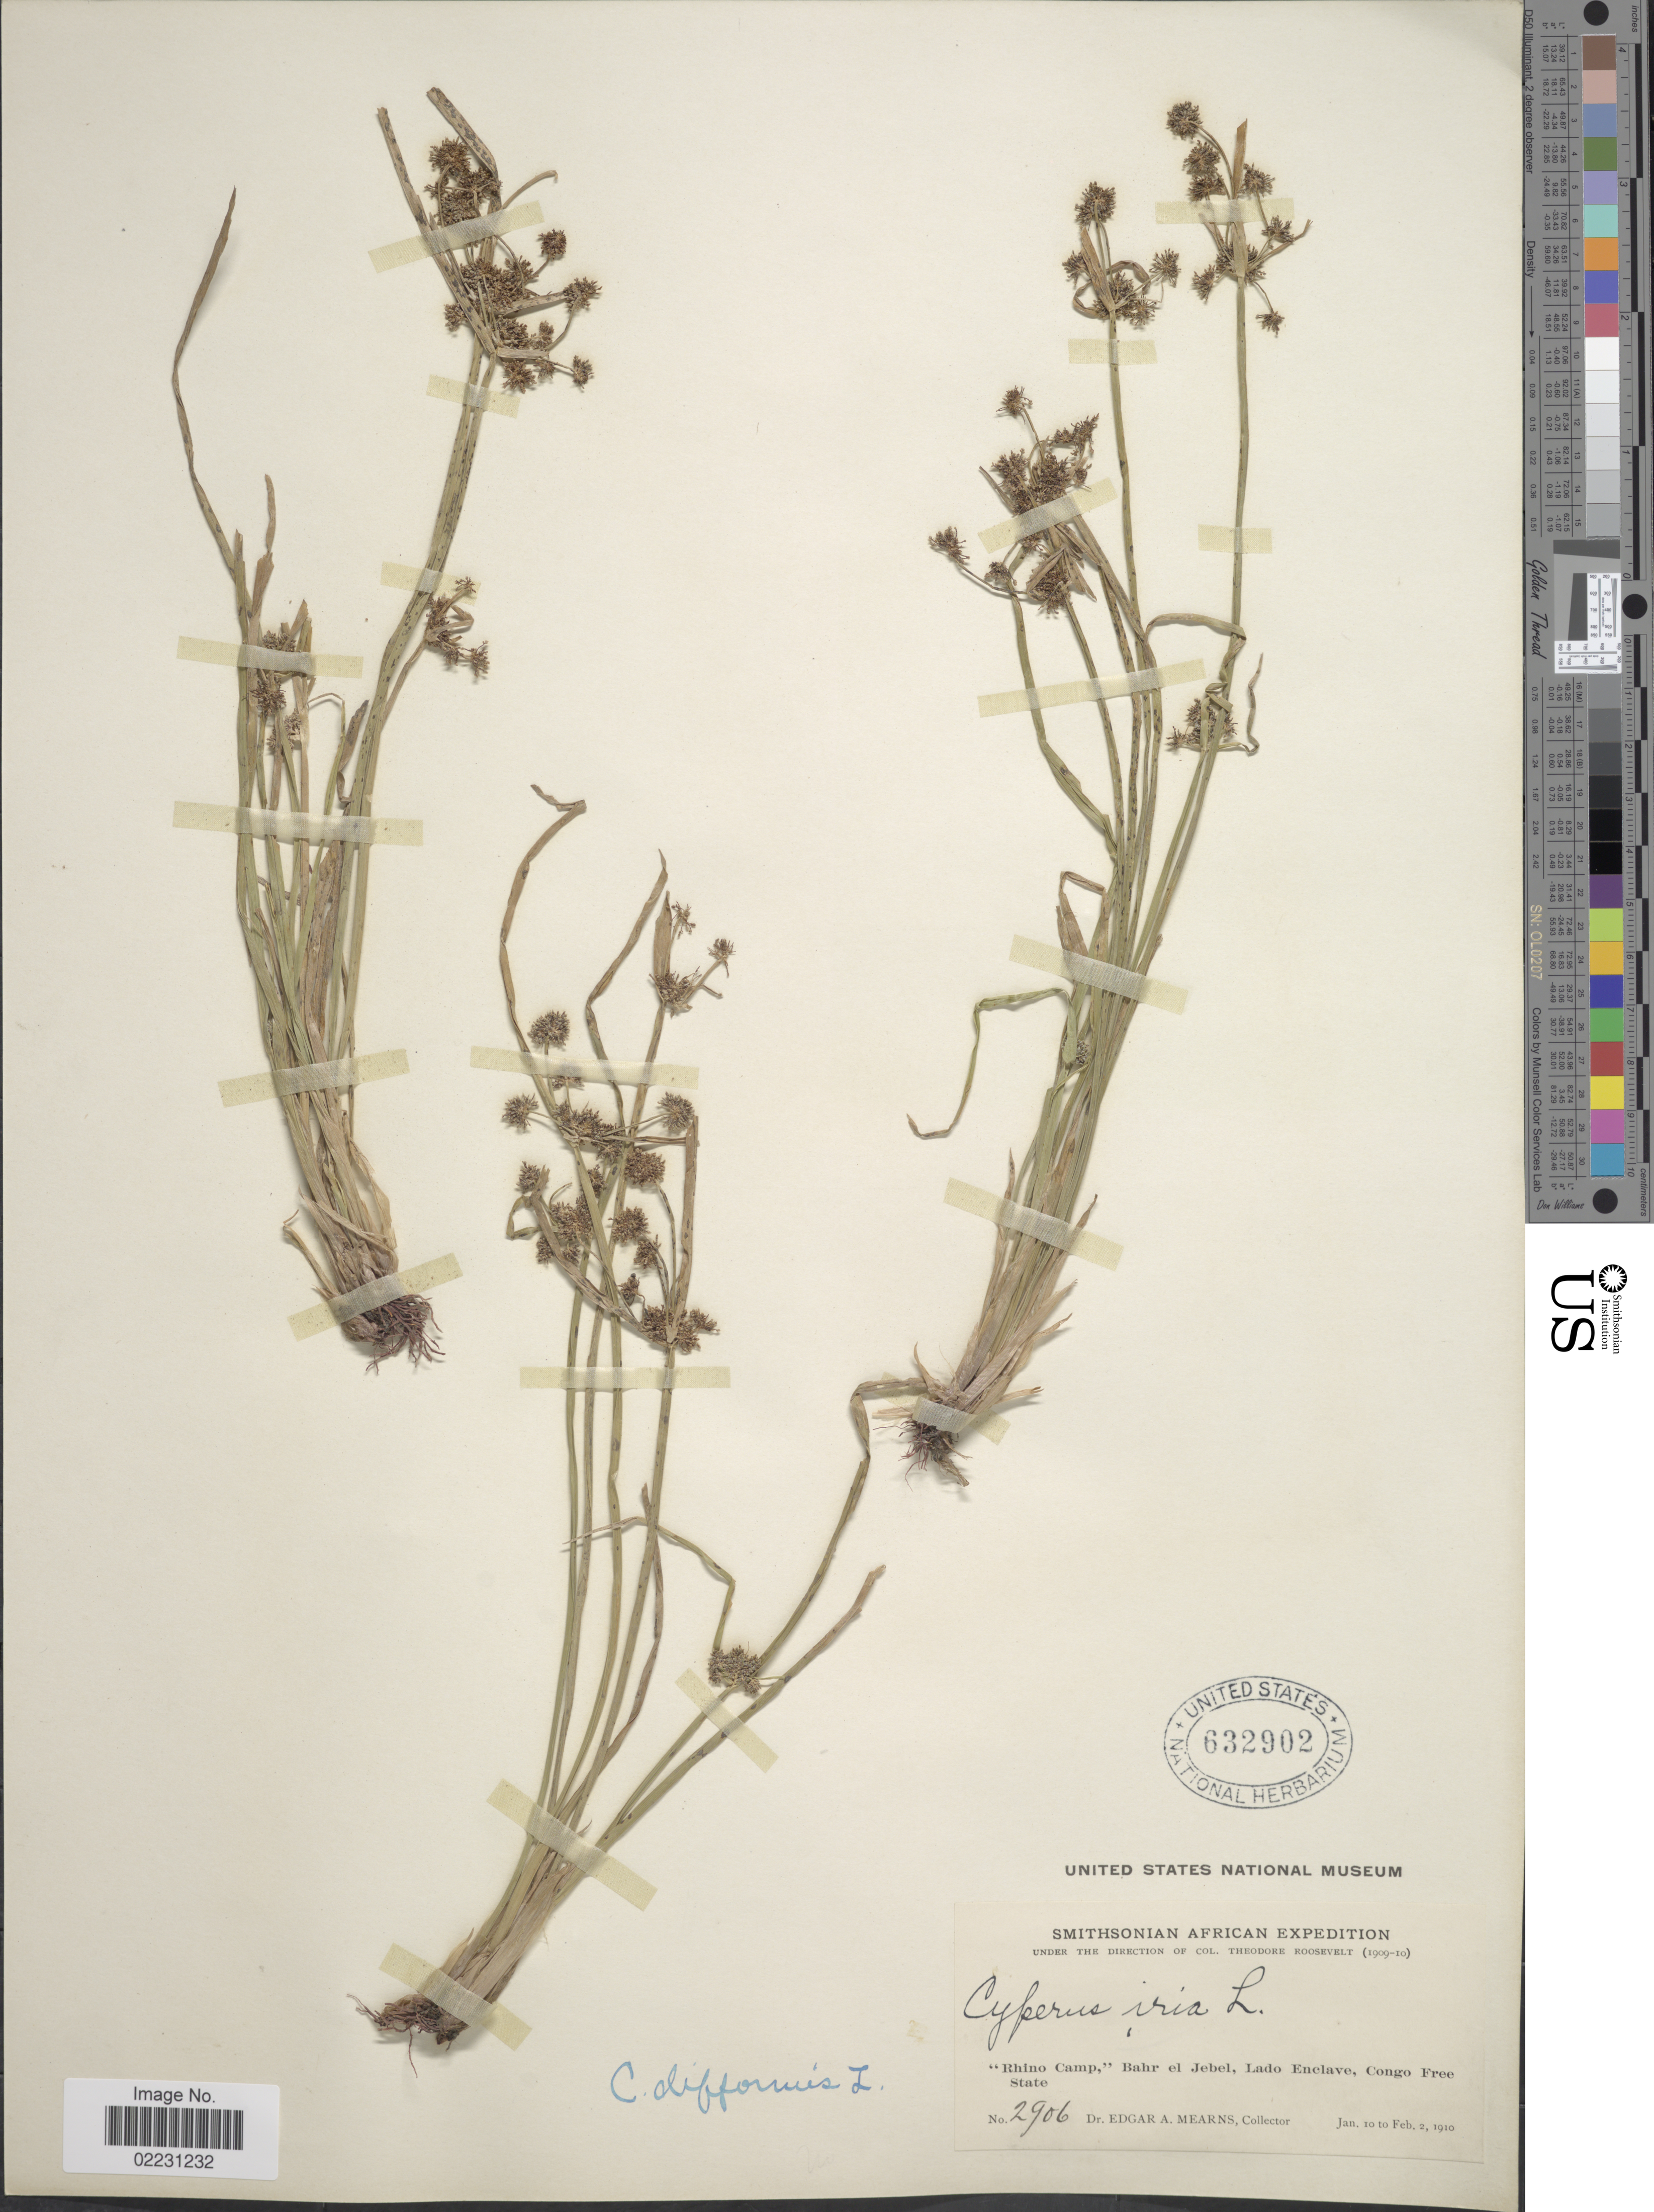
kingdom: Plantae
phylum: Tracheophyta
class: Liliopsida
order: Poales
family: Cyperaceae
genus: Cyperus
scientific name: Cyperus difformis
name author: L.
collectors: E. A. Mearns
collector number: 2906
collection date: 1910-01-10/1910-02-02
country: South Sudan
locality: African. "Rhino Camp,"Bahr el Jebel, Lado Enclave, Congo Free State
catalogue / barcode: US 632902